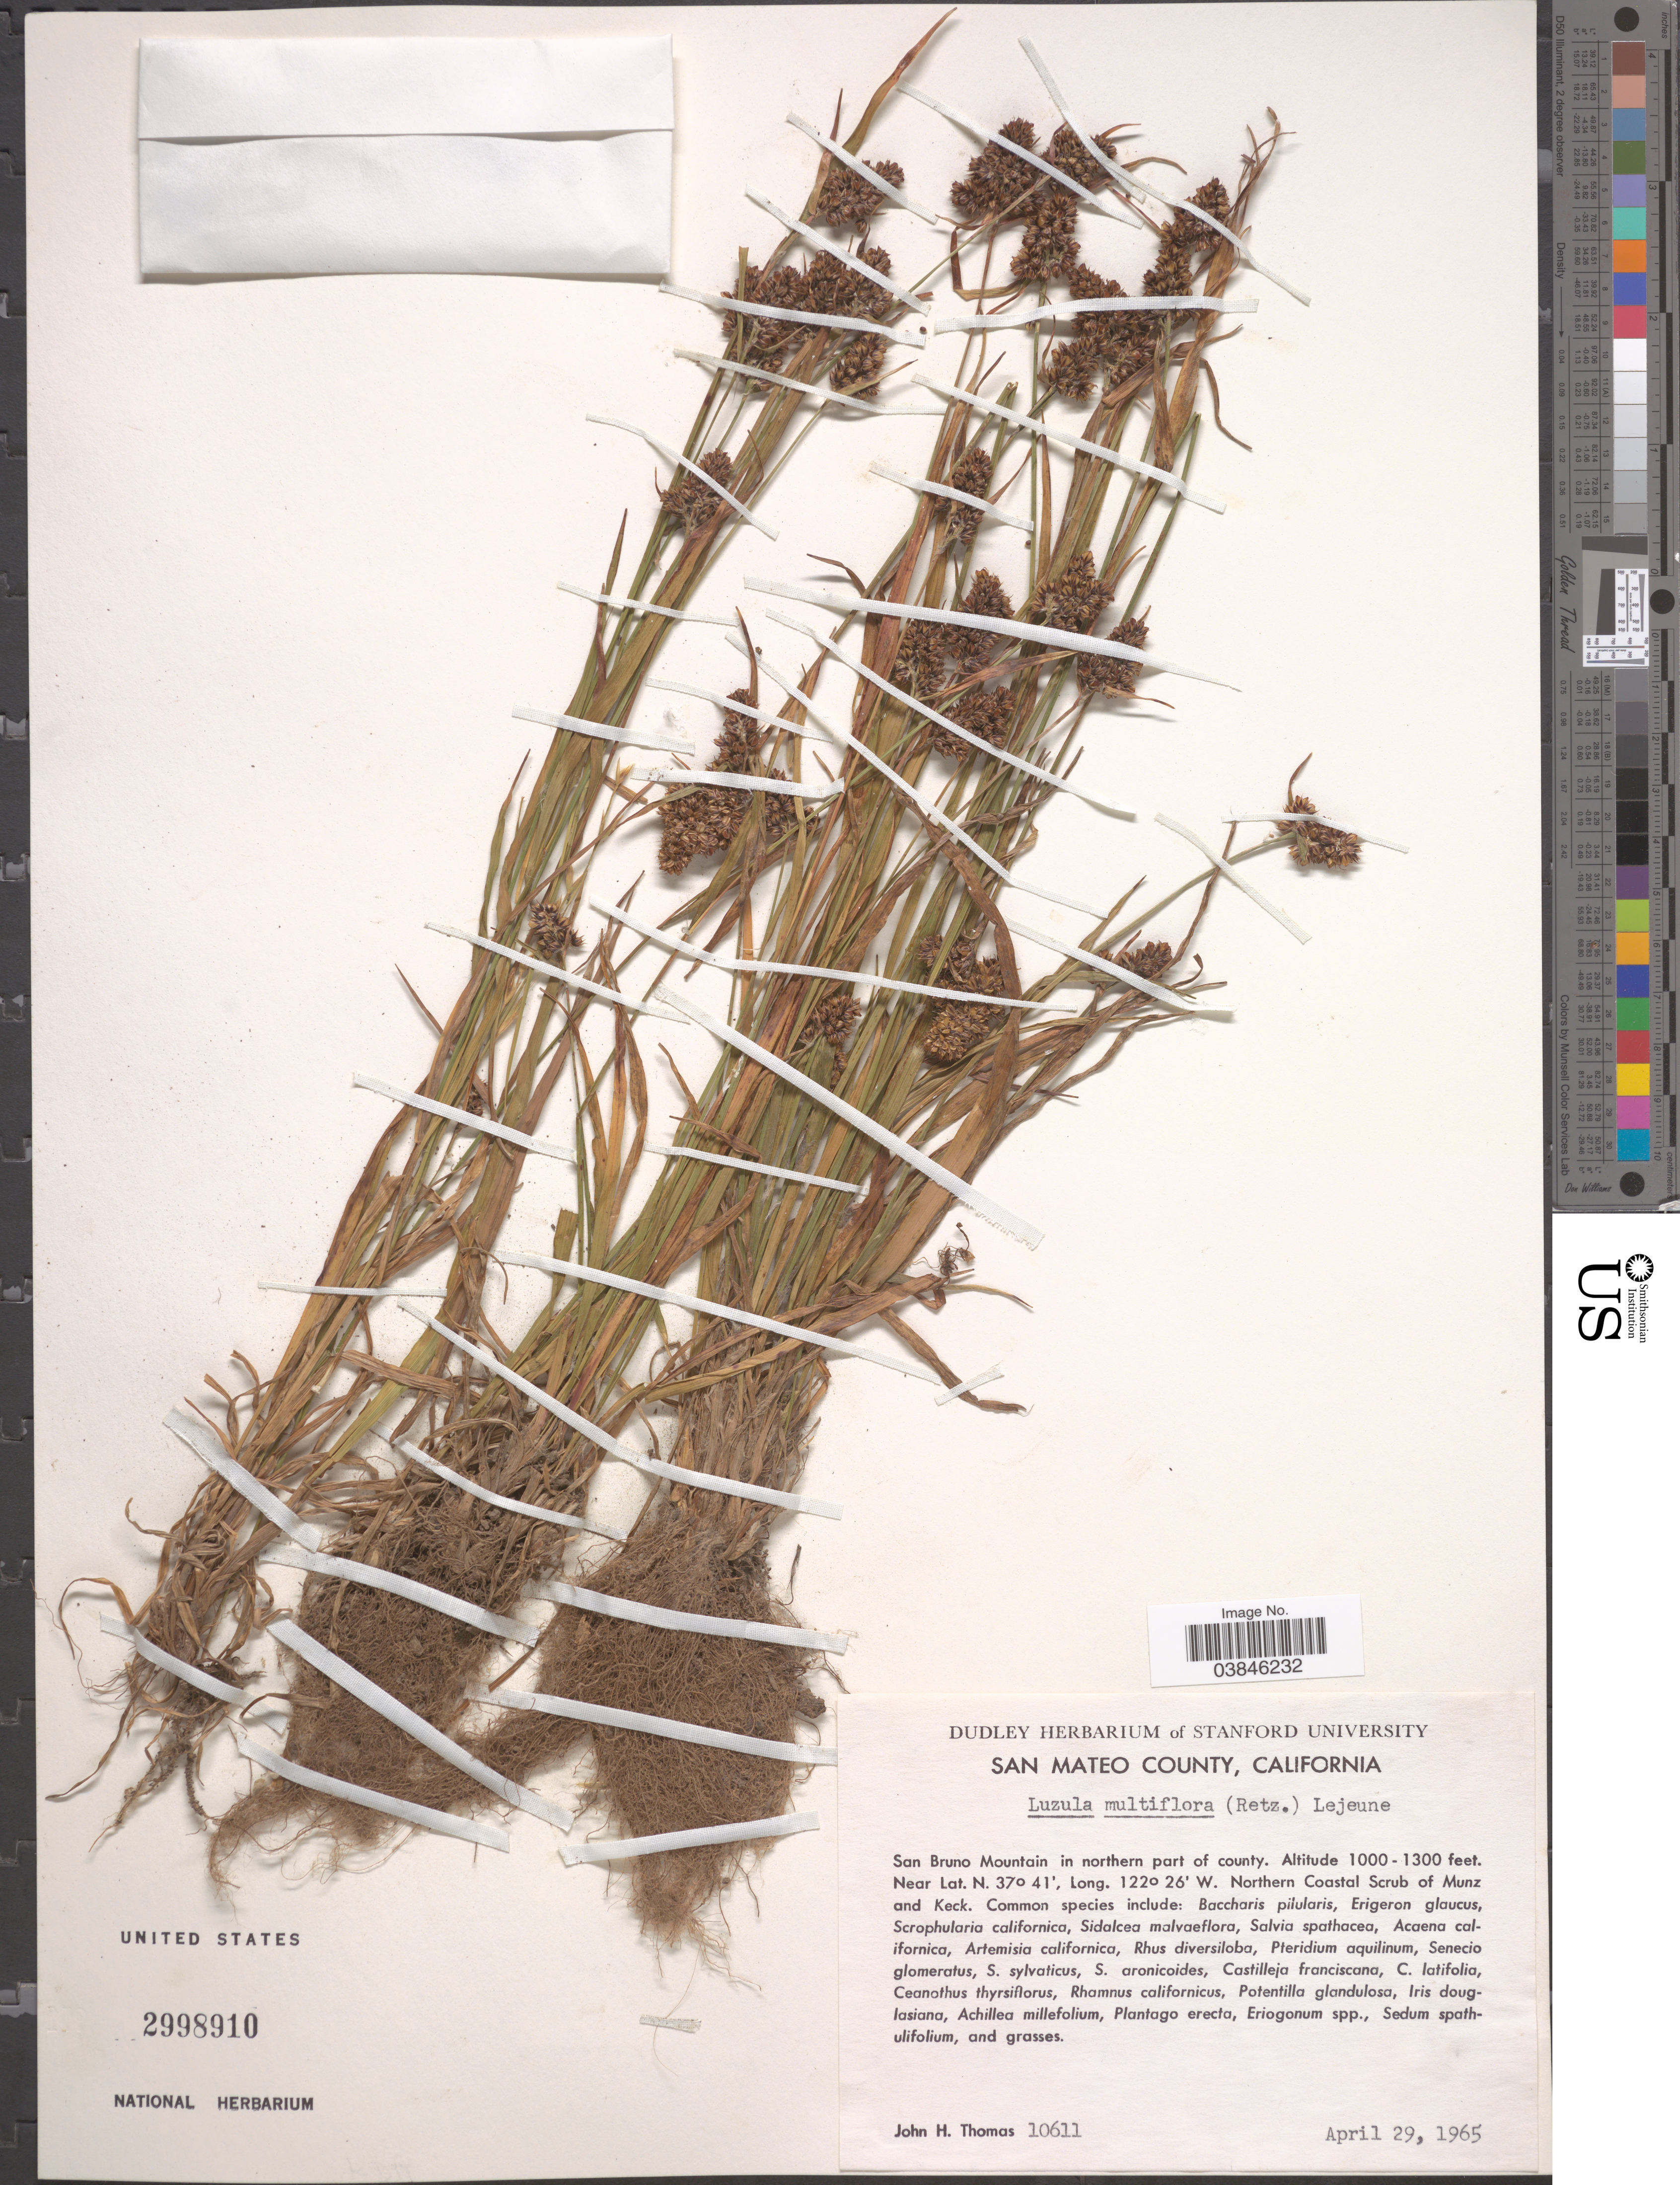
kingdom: Plantae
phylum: Tracheophyta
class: Liliopsida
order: Poales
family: Juncaceae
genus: Luzula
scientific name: Luzula multiflora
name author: (Ehrh.) Lej.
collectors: J. H. Thomas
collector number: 10611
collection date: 1965-04-29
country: United States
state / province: California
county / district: San Mateo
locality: San Mateo County. San Bruno Mountain in northern part of county. Northern Coastal Scrub of Munz and Keck.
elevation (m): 305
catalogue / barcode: US 2998910